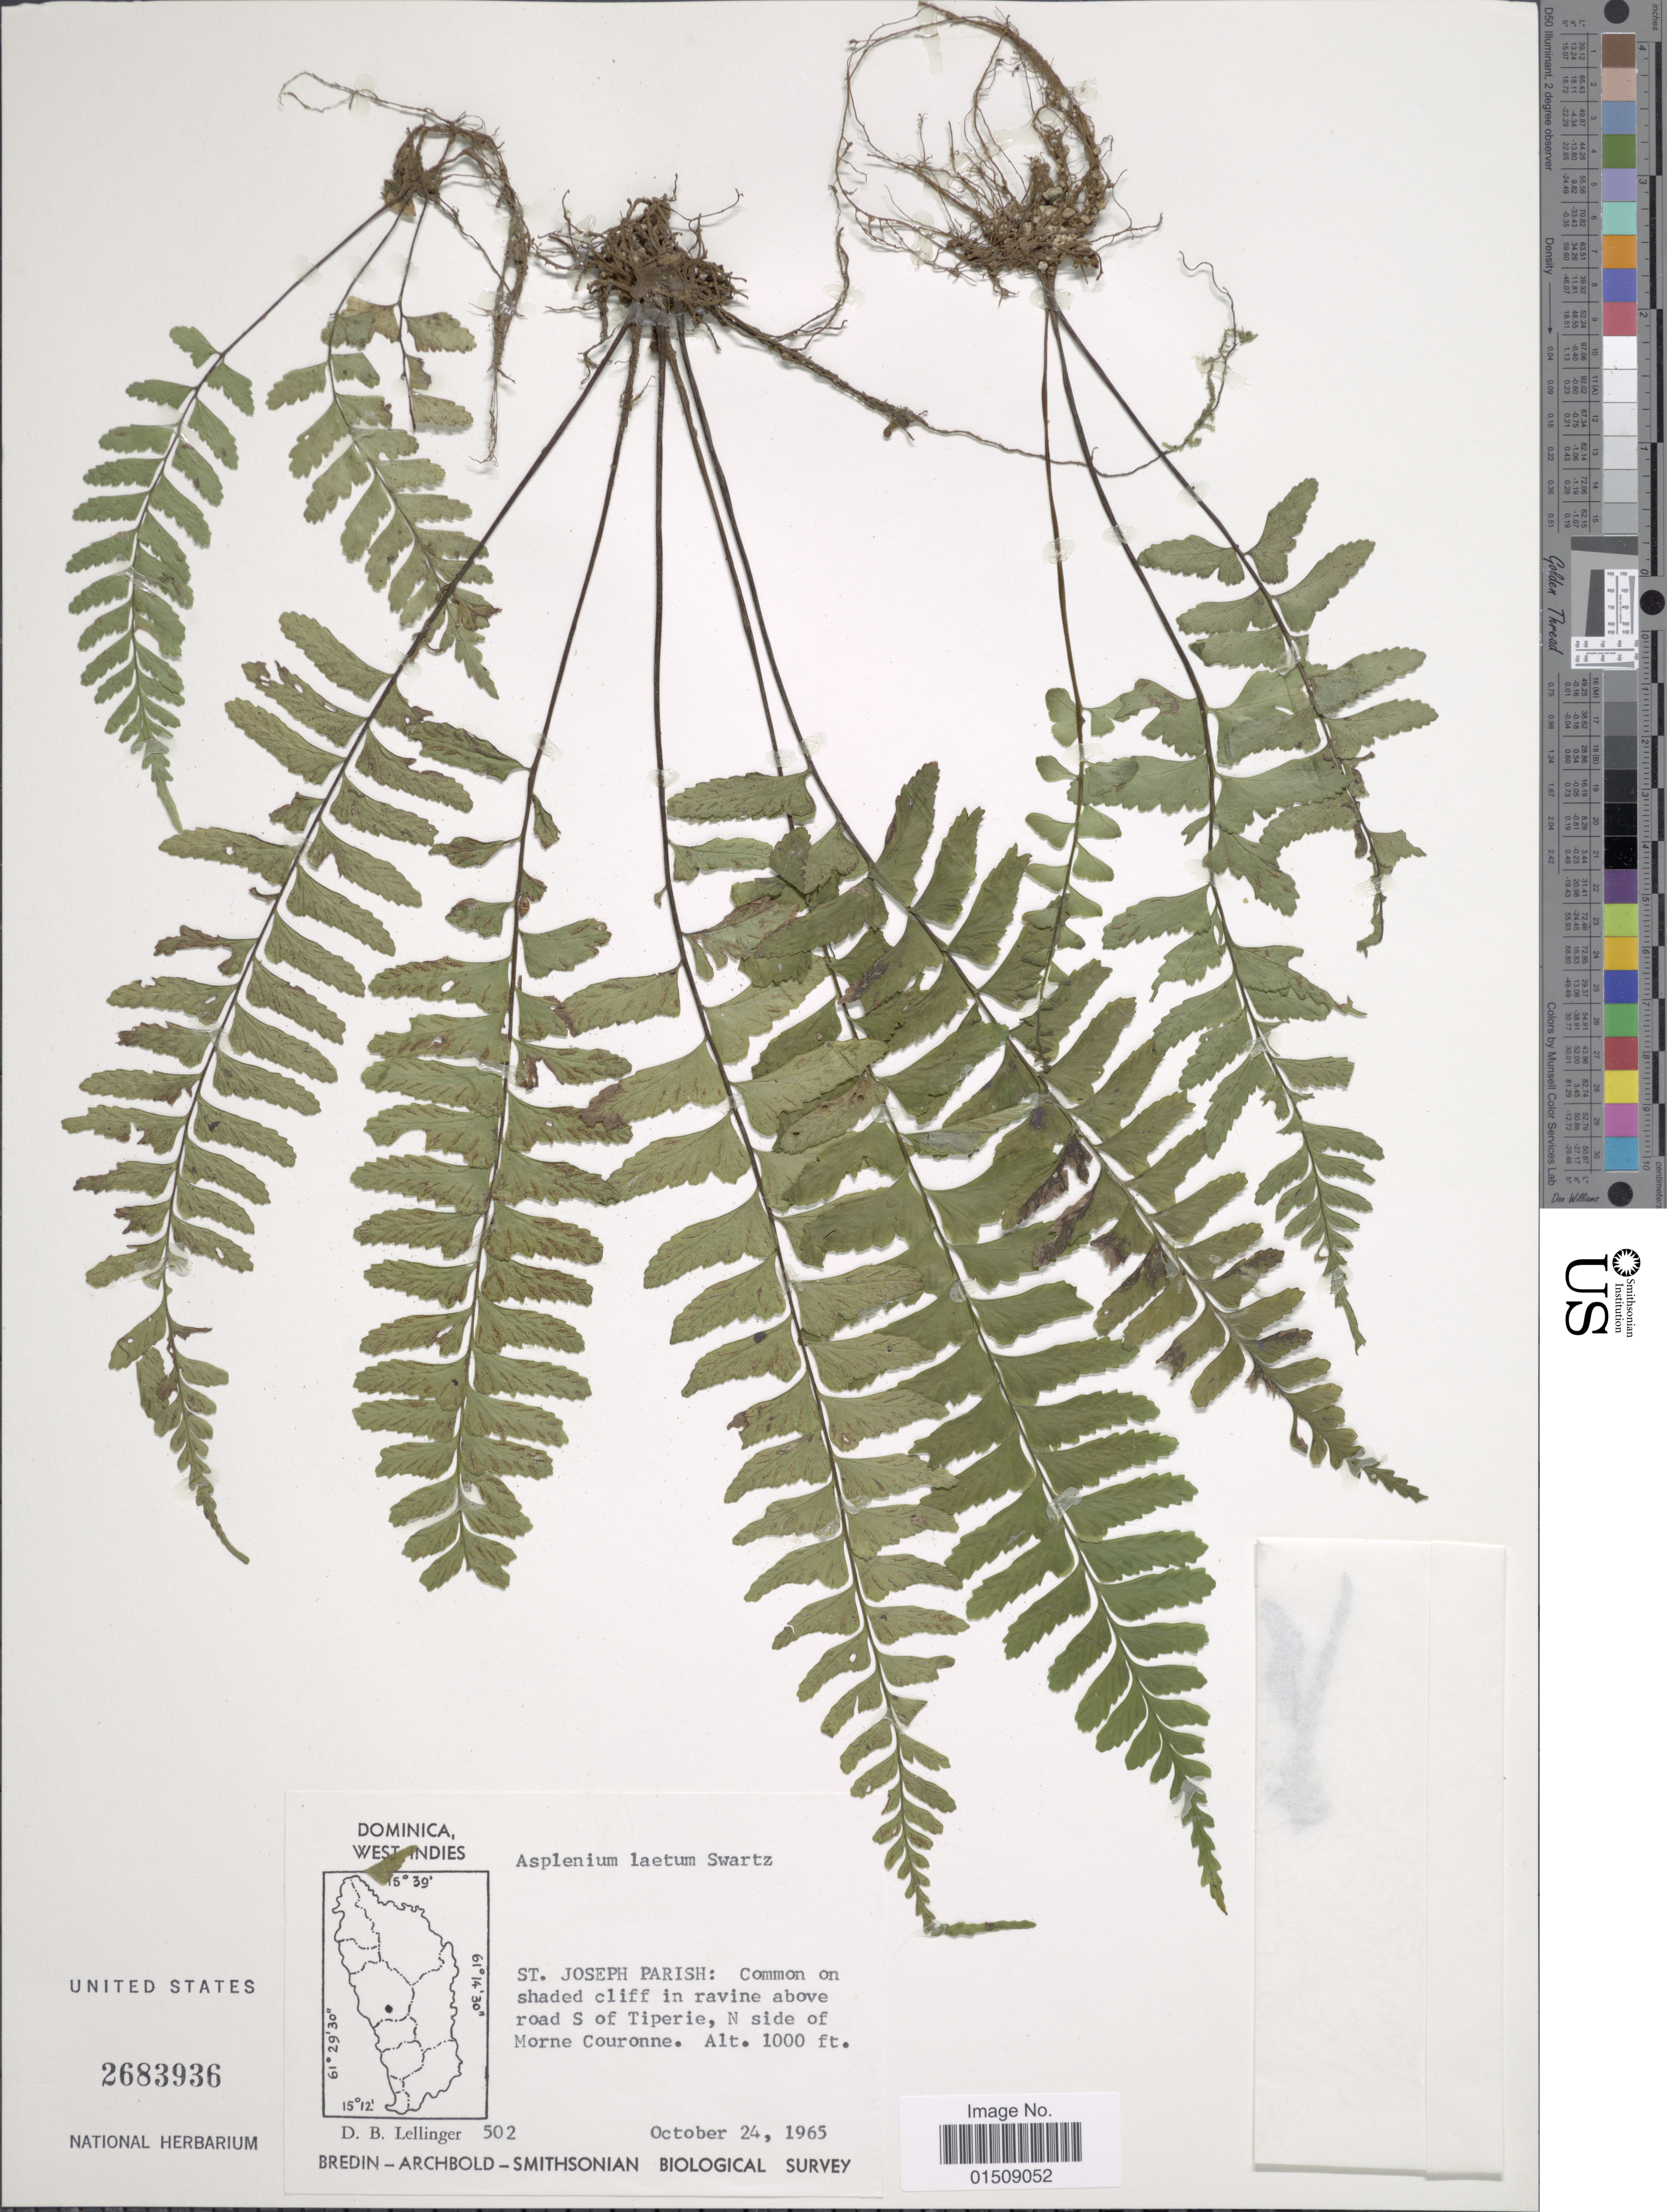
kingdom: Plantae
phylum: Tracheophyta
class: Polypodiopsida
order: Polypodiales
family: Aspleniaceae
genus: Asplenium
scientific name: Asplenium laetum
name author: Sw.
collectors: D. B. Lellinger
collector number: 502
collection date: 1965-10-24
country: Dominica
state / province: St. Joseph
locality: Dominica, West Indies. St. Joseph Parish: Common on shaded cliff in ravine above road S of Tiperie, N. side of Morne Couronne.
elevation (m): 305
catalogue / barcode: US 2683936